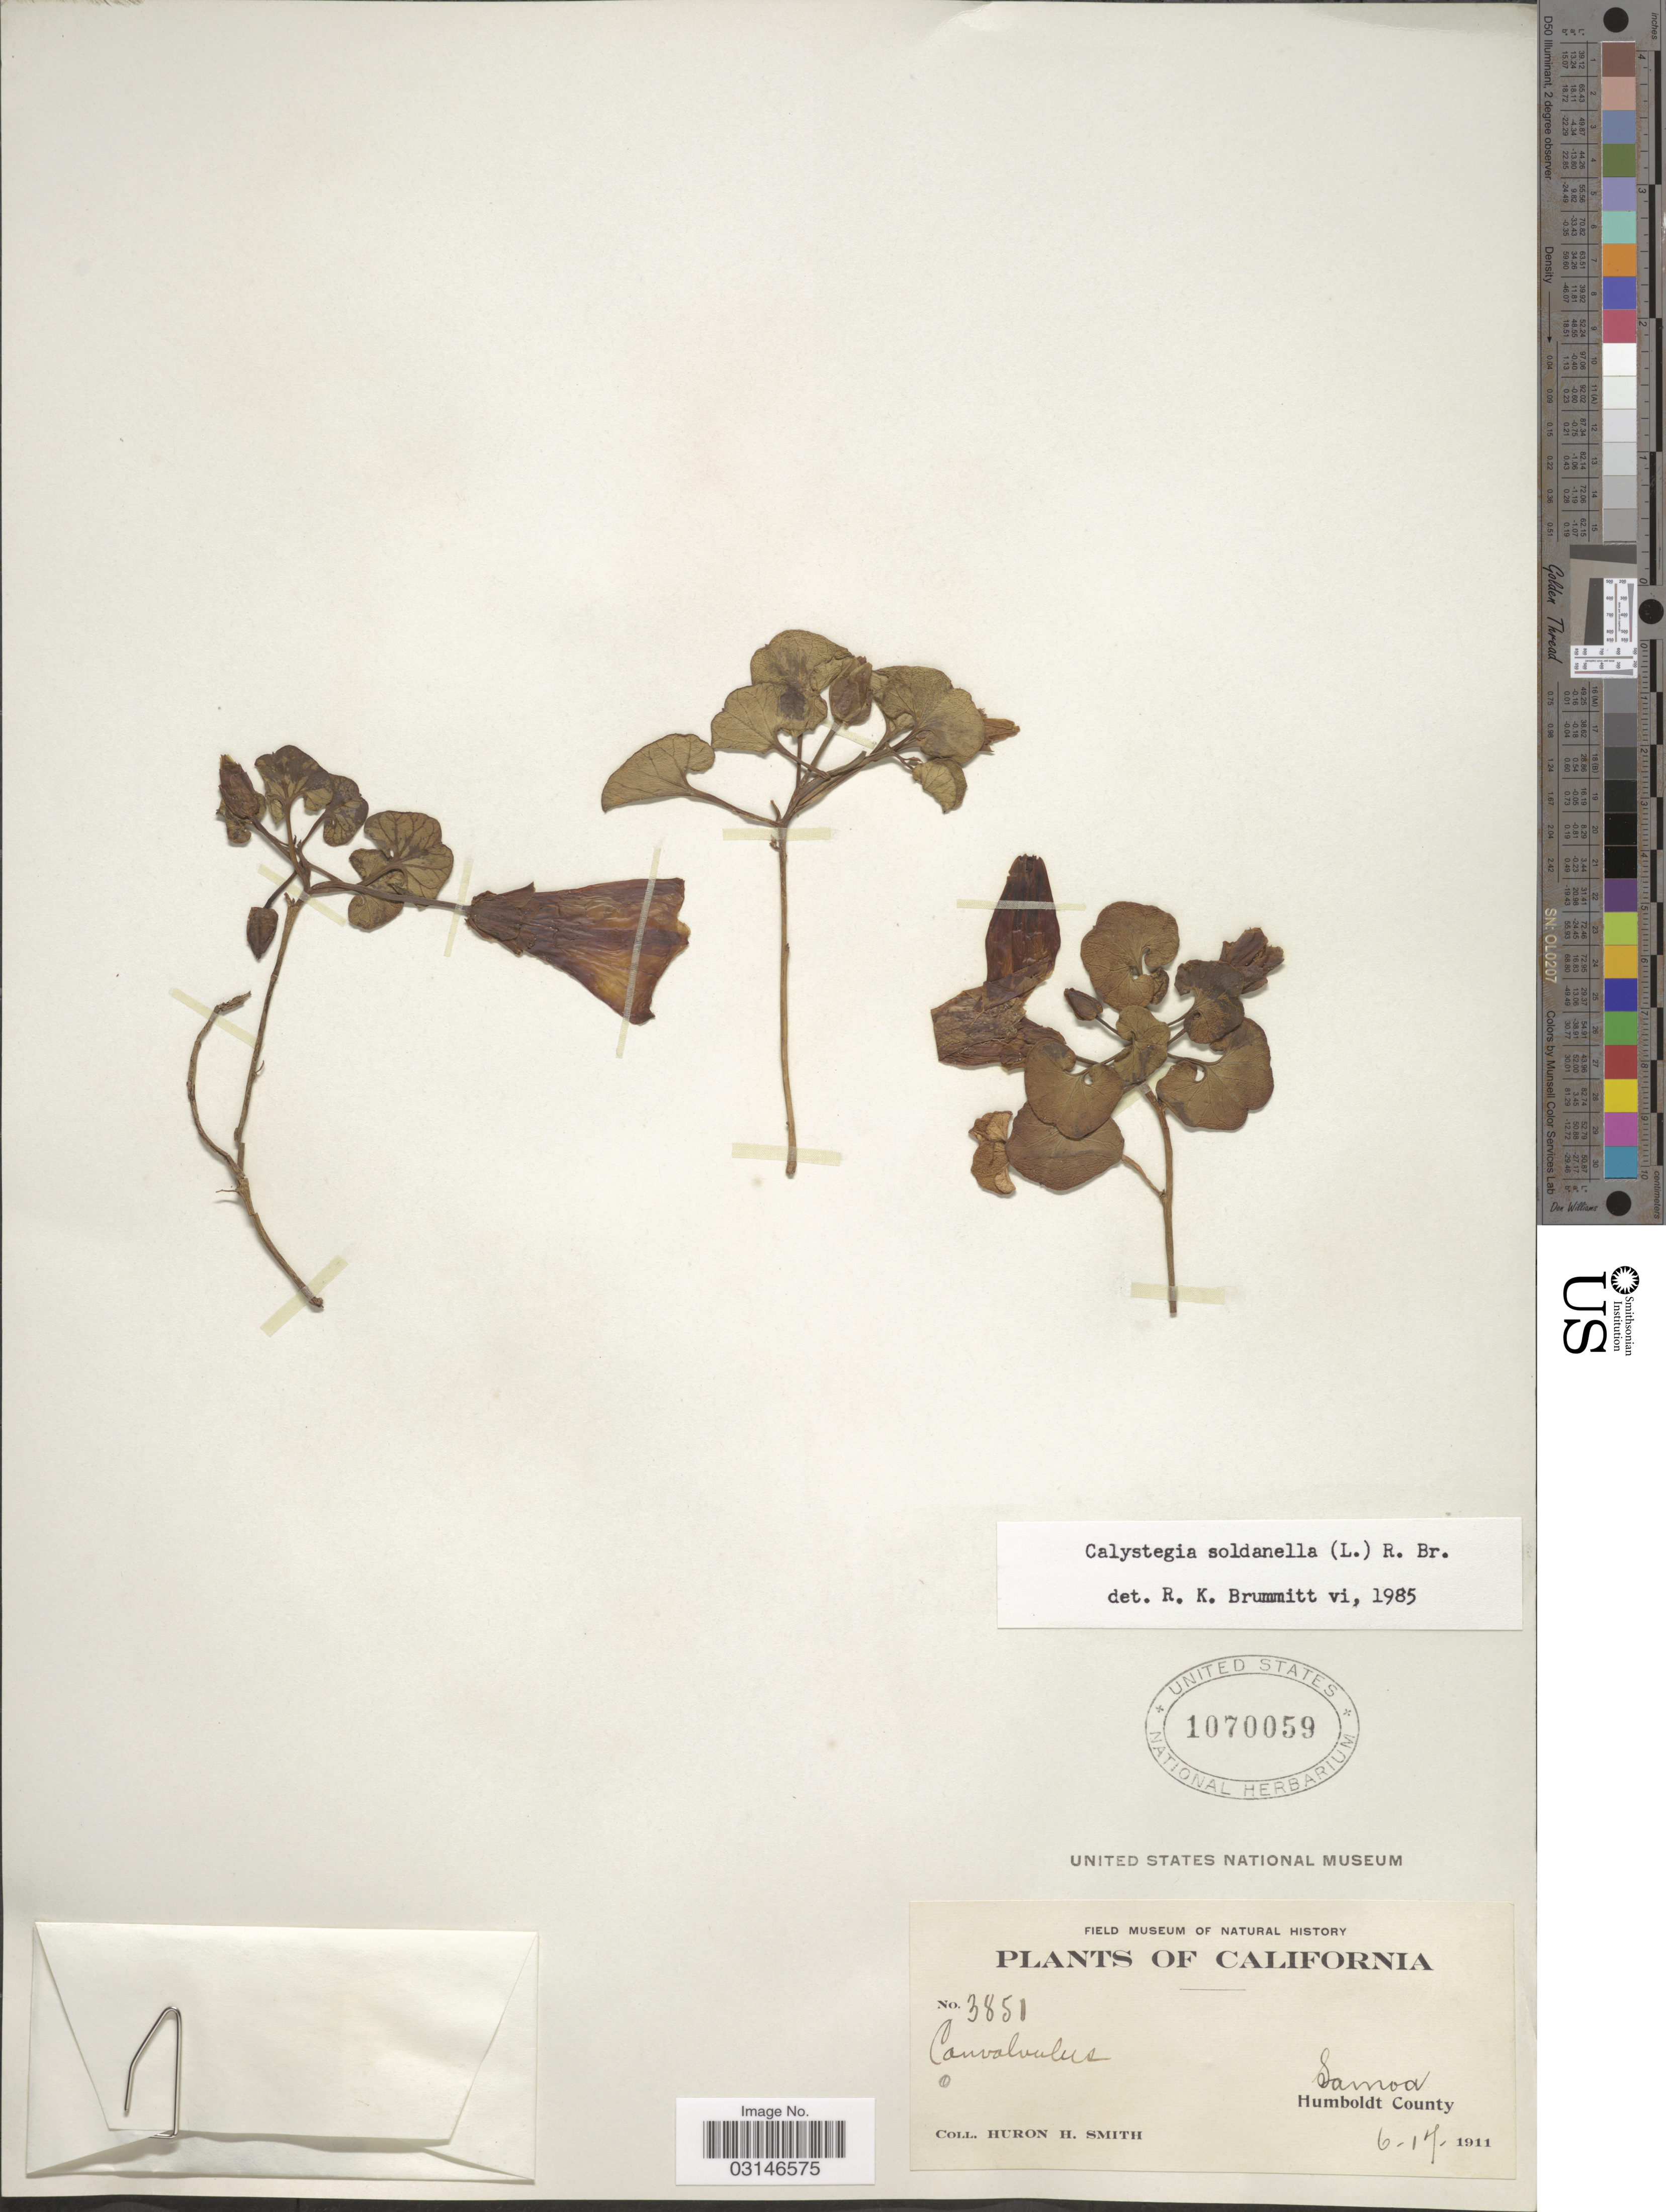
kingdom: Plantae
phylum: Tracheophyta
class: Magnoliopsida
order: Solanales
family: Convolvulaceae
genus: Calystegia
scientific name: Calystegia soldanella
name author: (L.) R. Br.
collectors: Huron H. Smith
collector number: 3851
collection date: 1911-06-17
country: United States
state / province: California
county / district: Humboldt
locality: Samoa. Humboldt County.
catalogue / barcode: US 1070059